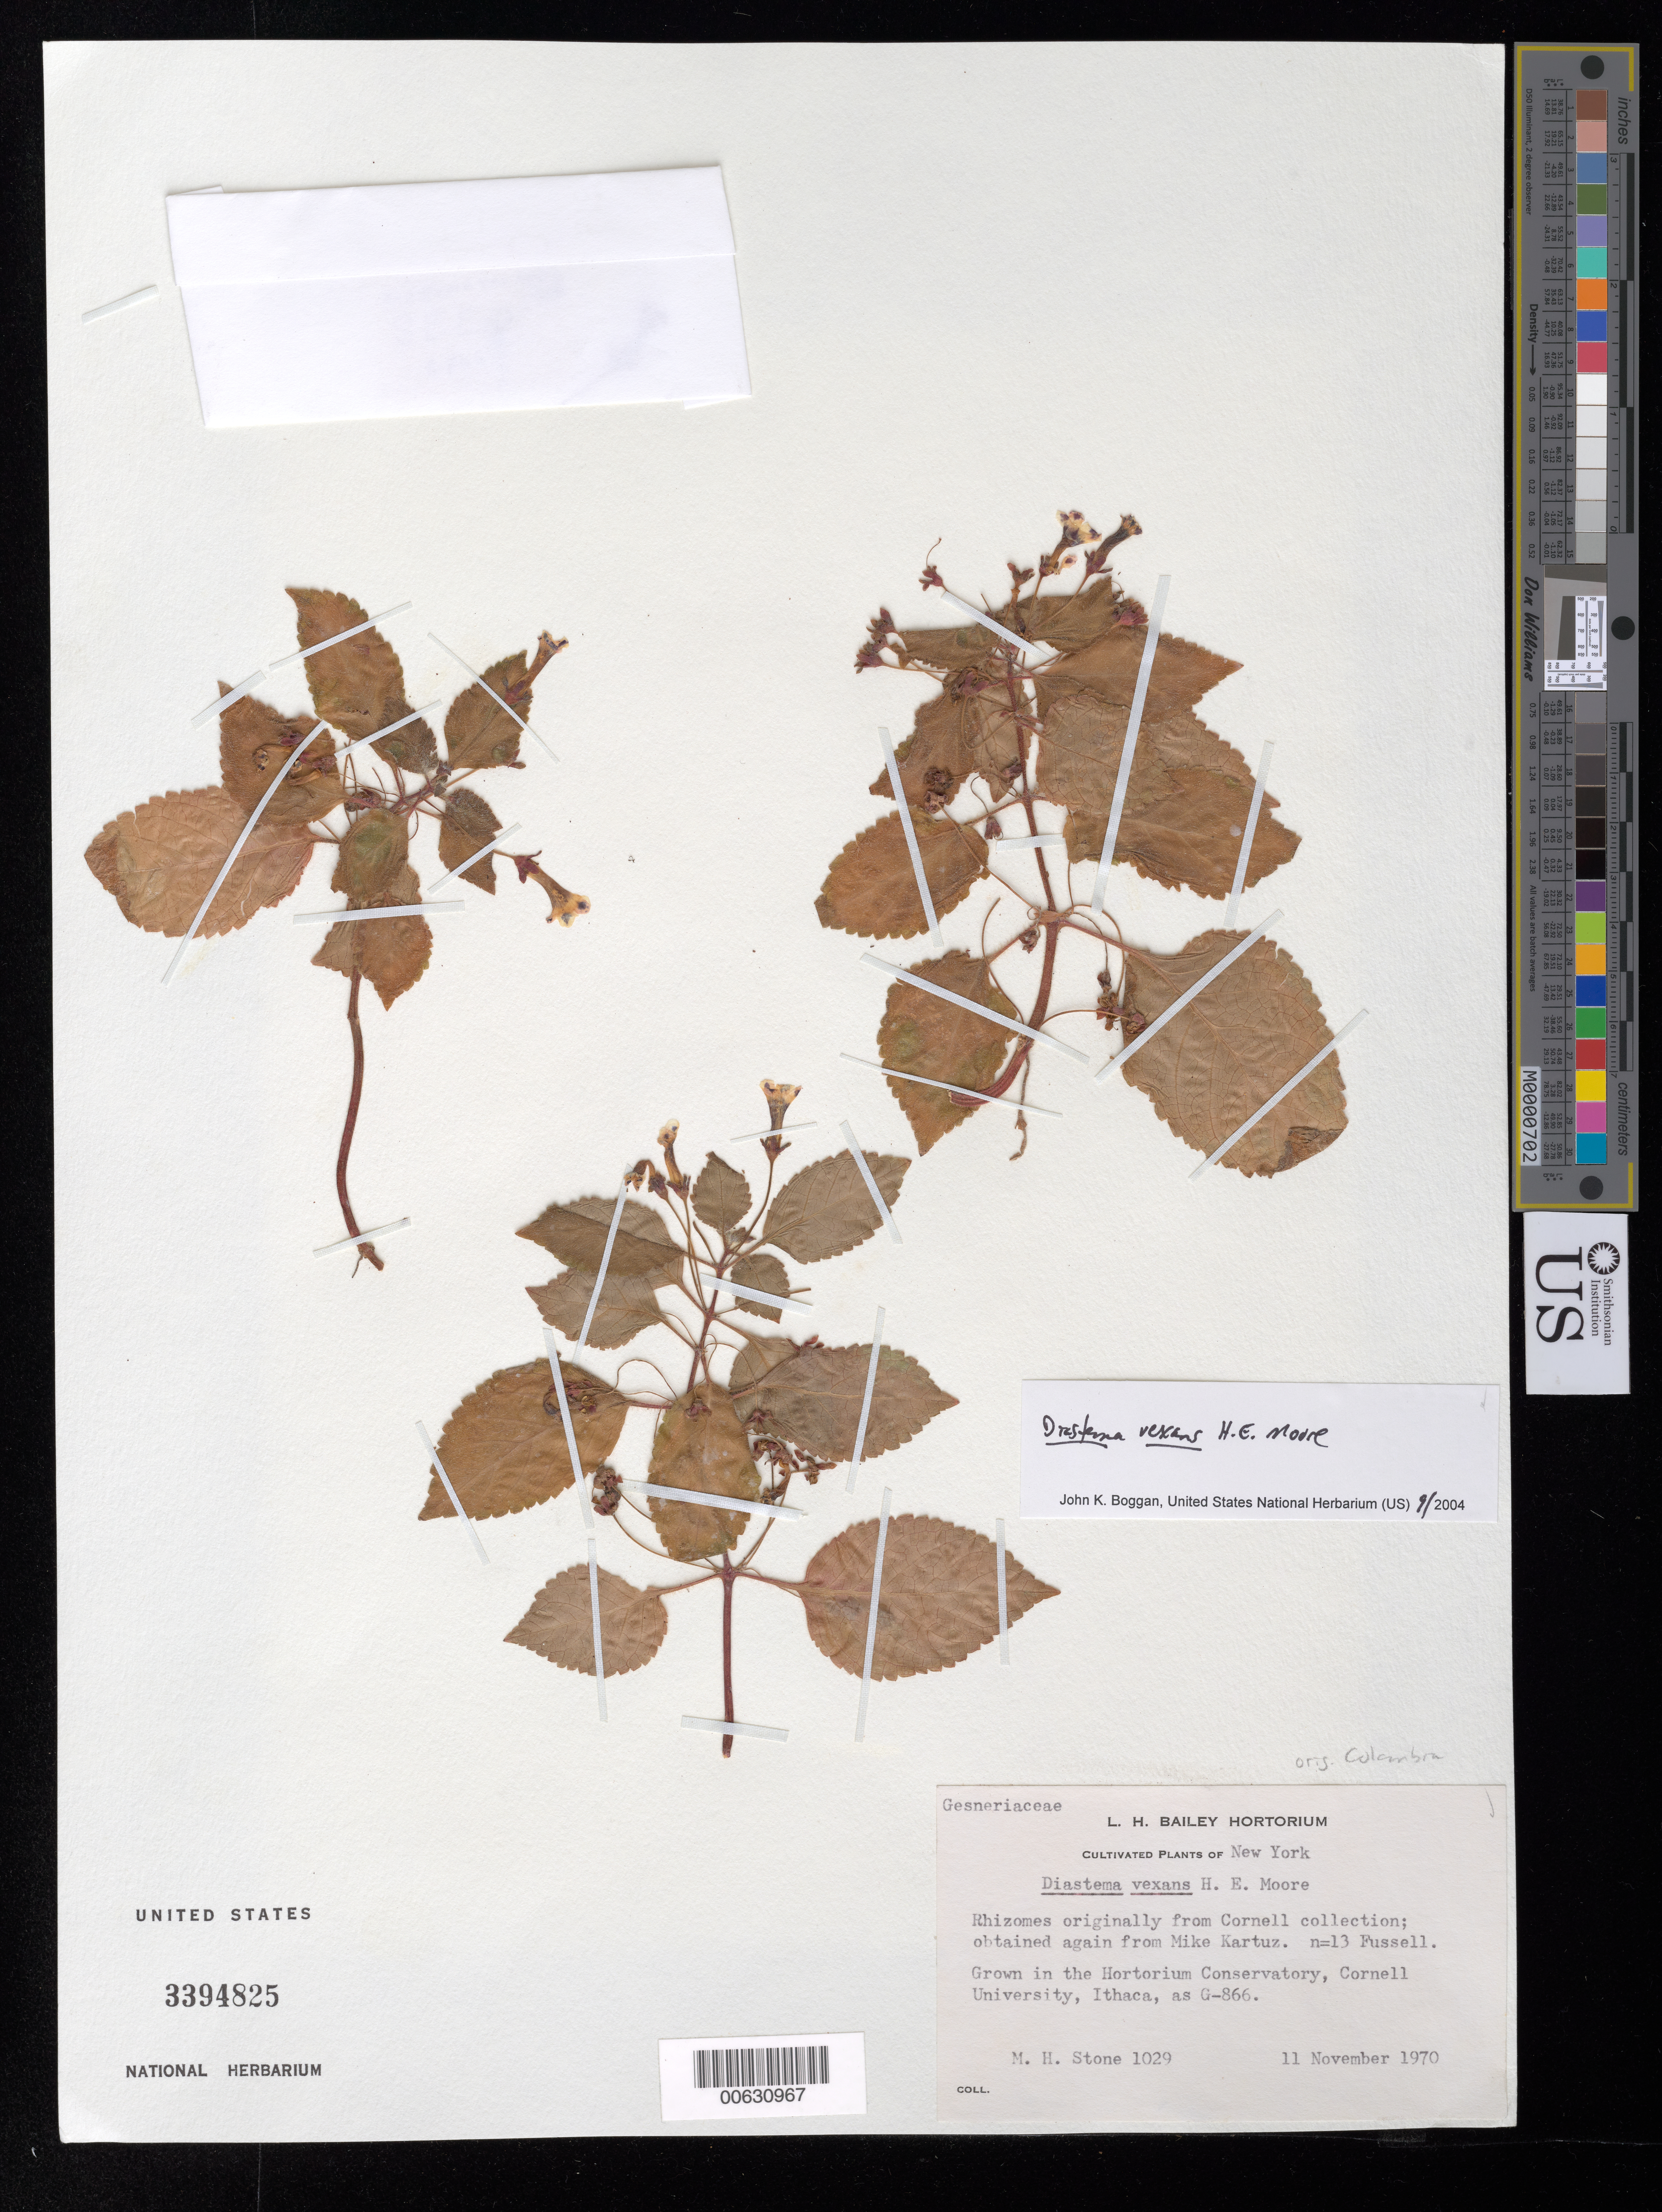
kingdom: Plantae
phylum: Tracheophyta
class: Magnoliopsida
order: Lamiales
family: Gesneriaceae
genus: Diastema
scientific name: Diastema vexans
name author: H.E. Moore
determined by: Boggan, J. K., (US), NMNH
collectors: M. Stone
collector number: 1029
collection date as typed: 11 Nov 1970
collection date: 1970-11-11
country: Colombia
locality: Cultivated in Hortorium Conservatory, Cornell University, Ithaca, NY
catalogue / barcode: US 3394825